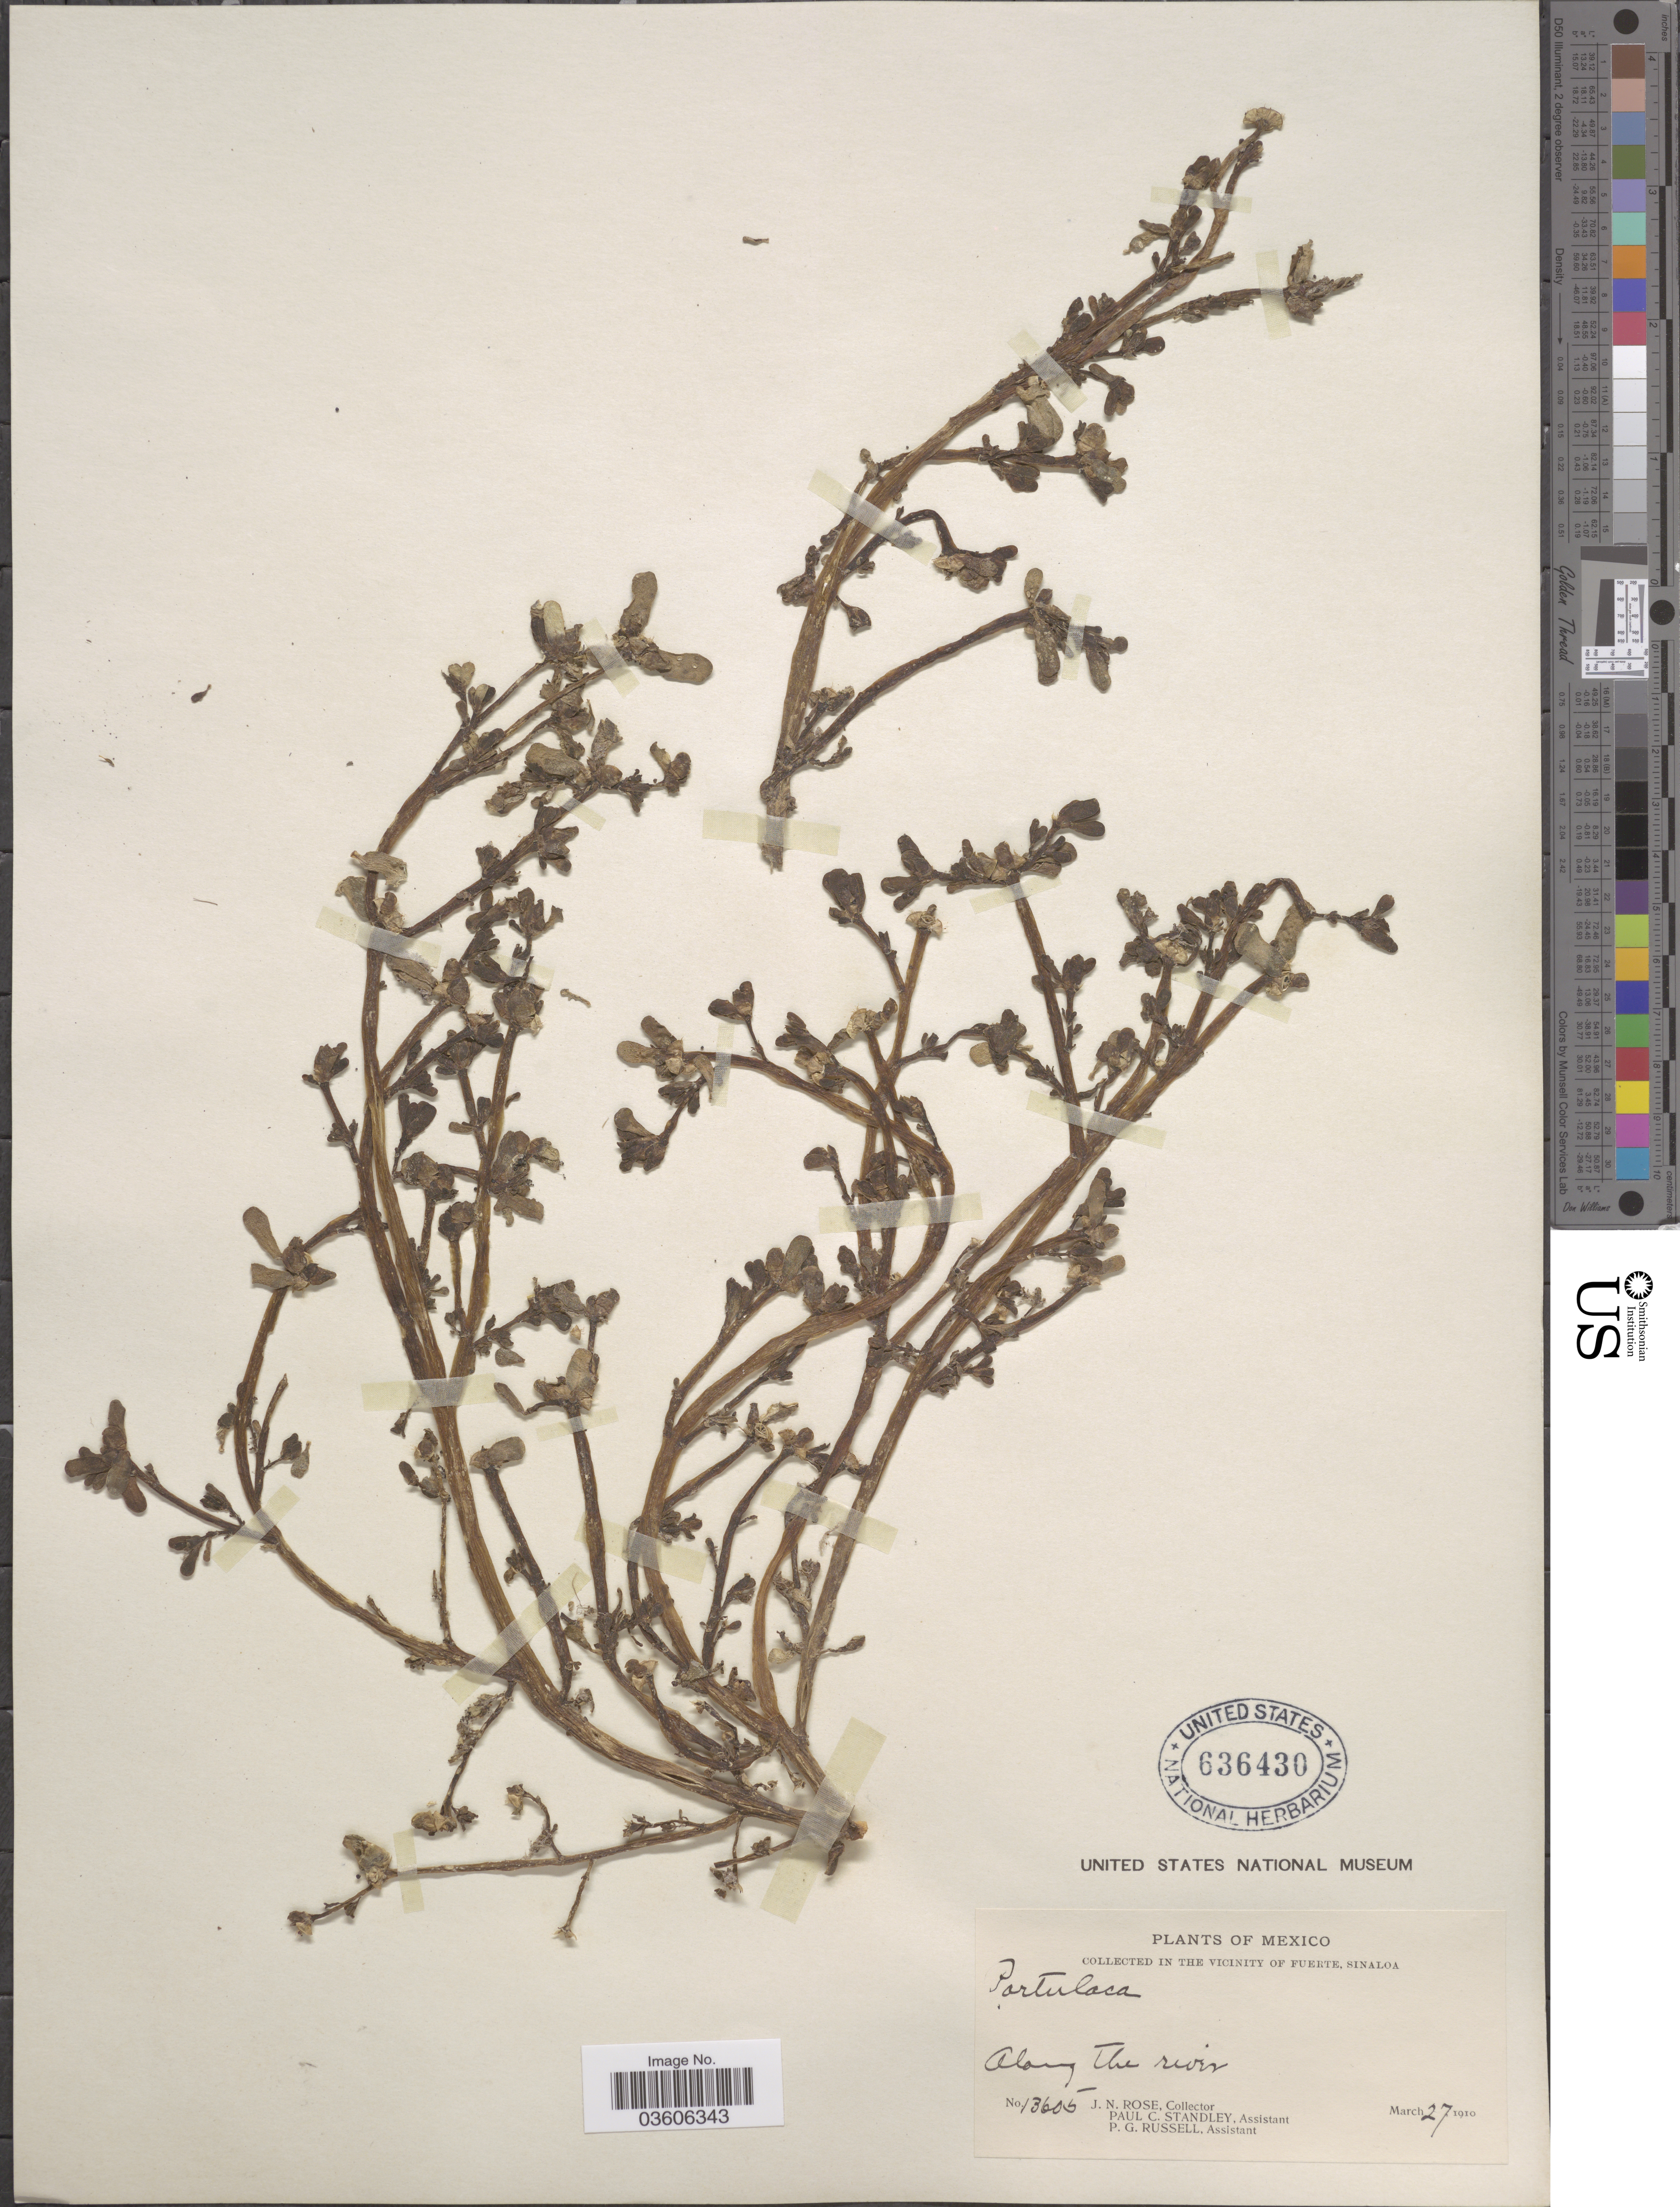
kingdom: Plantae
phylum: Tracheophyta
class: Magnoliopsida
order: Caryophyllales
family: Portulacaceae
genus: Portulaca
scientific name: Portulaca oleracea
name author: L.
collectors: J. N. Rose, P. C. Standley & P. G. Russell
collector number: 13605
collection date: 1910-03-27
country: Mexico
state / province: Sinaloa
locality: Vicinity of Fuerte. Along the river.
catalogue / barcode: US 636430